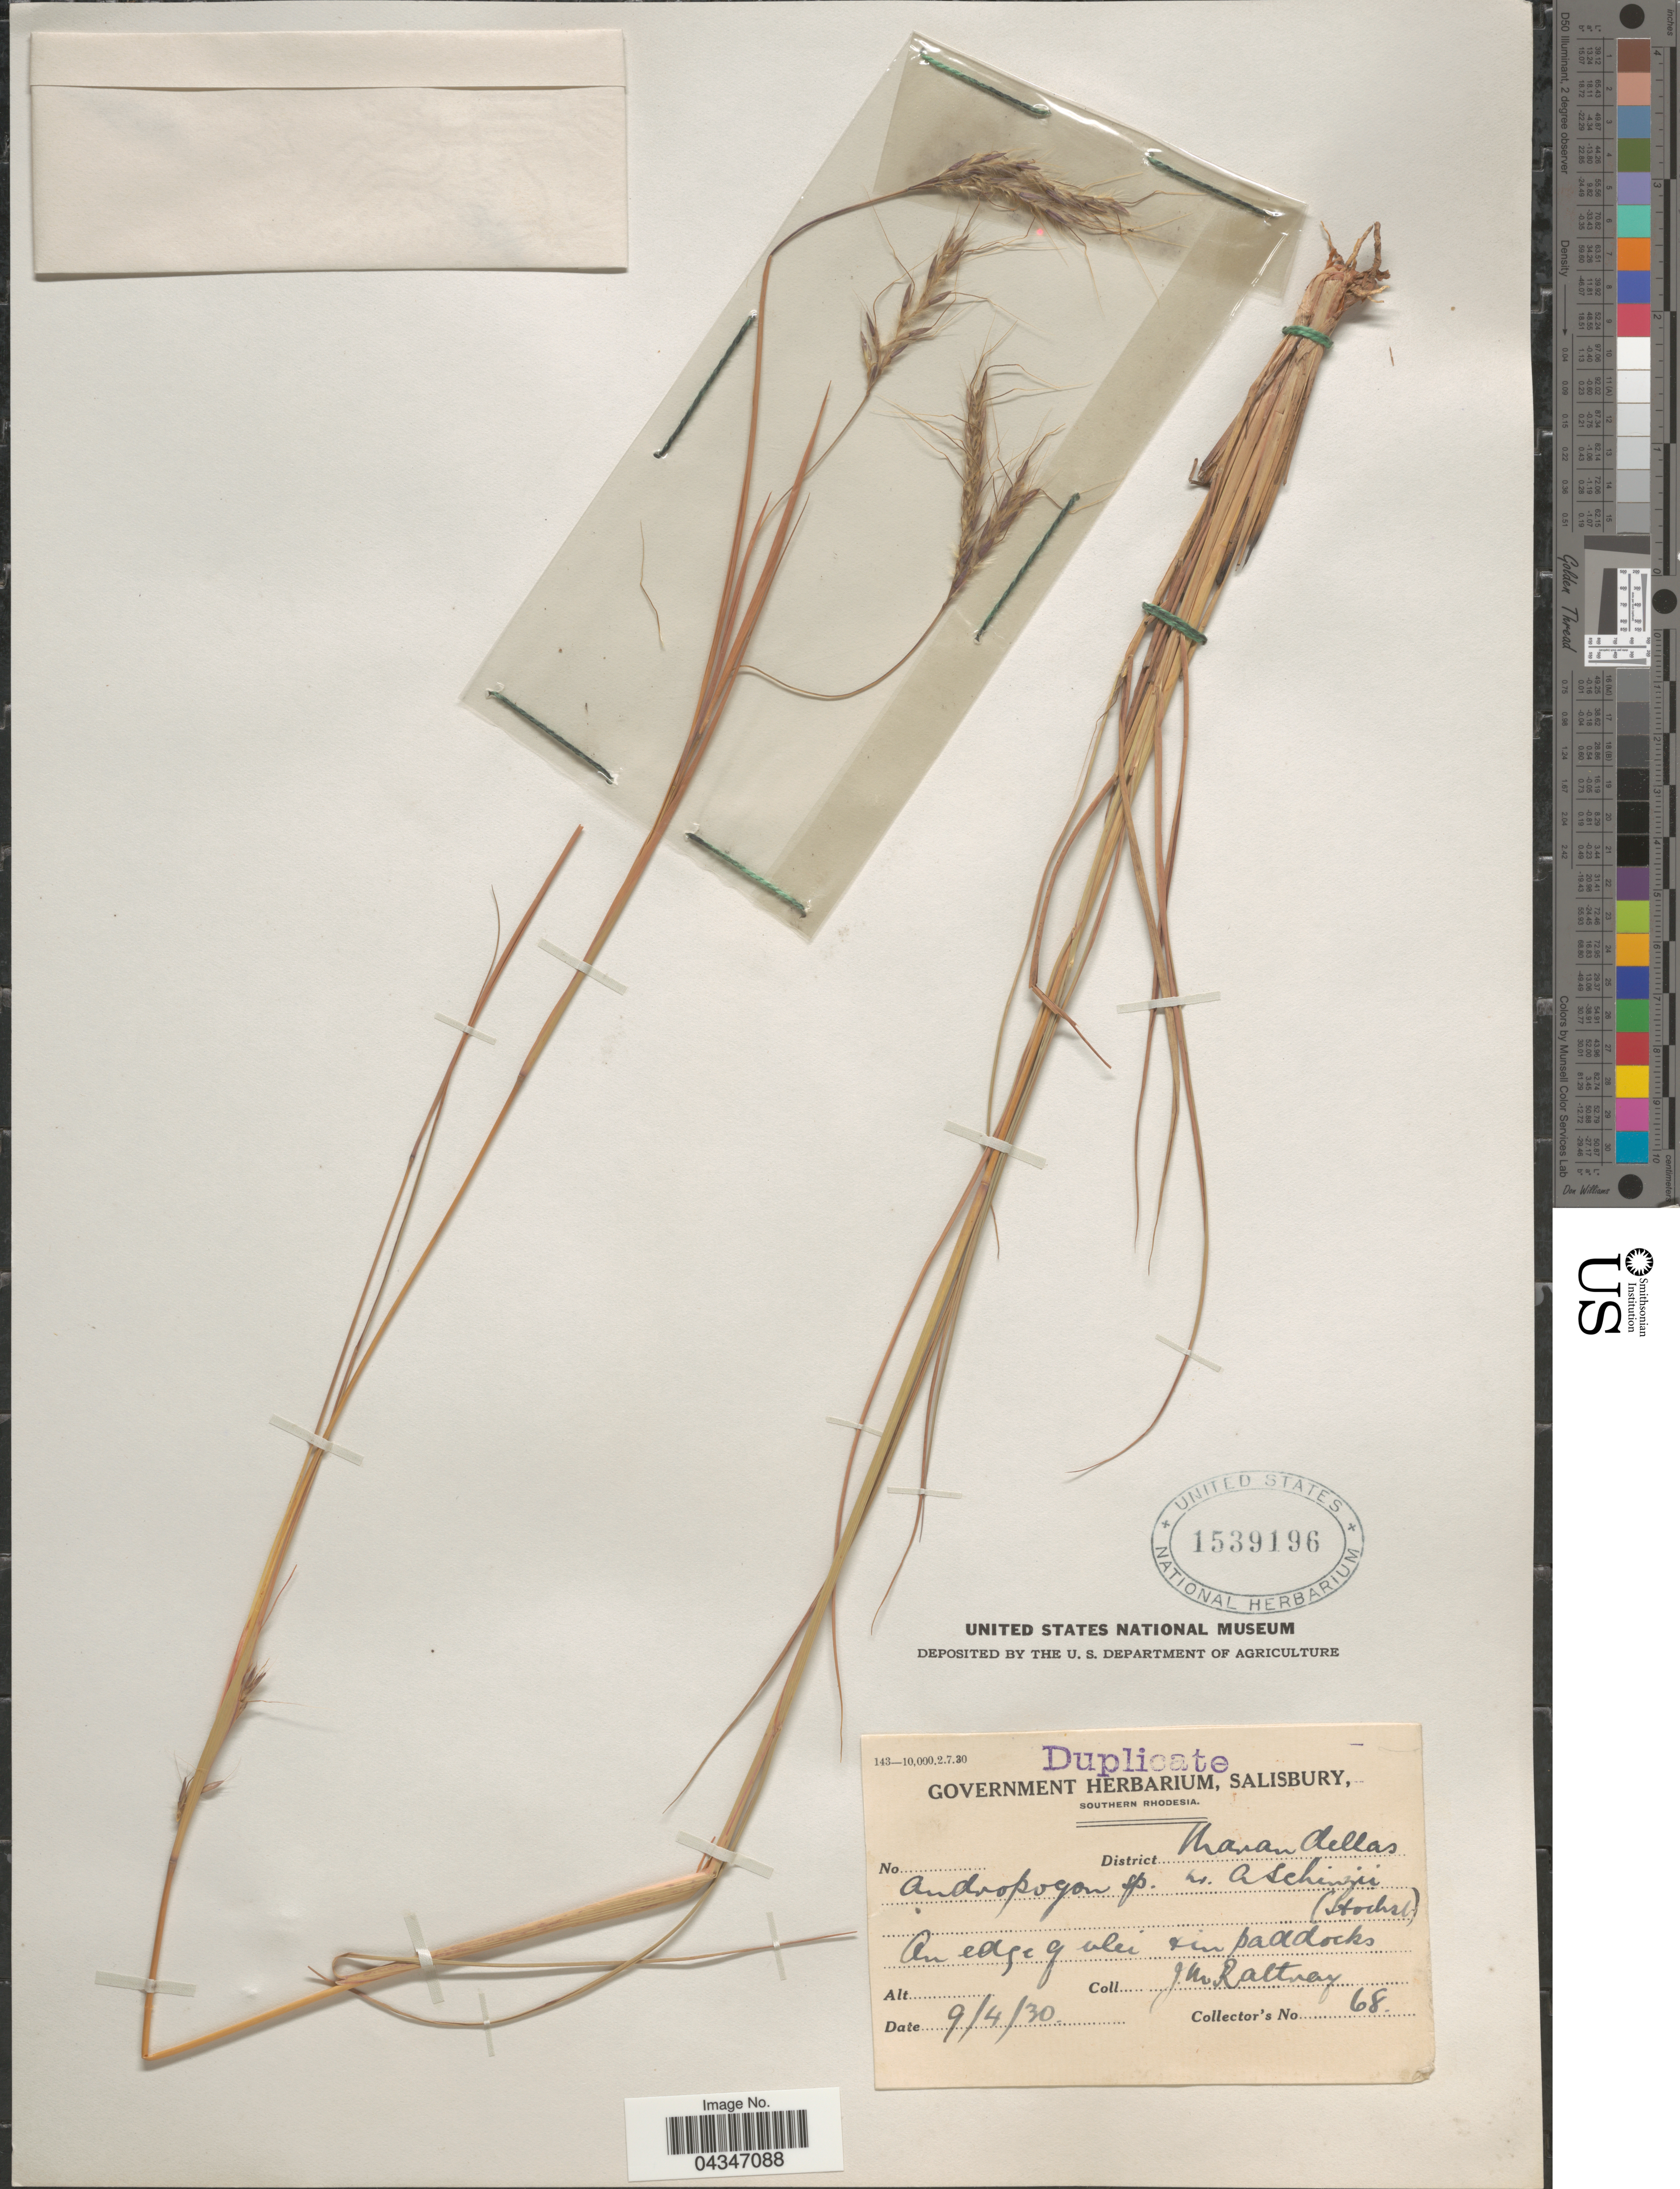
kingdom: Plantae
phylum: Tracheophyta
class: Liliopsida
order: Poales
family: Poaceae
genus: Andropogon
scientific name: Andropogon chinensis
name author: (Nees) Merr.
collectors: J. Rattray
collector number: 68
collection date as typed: Transcribed d/m/y: 9/4/30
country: Zimbabwe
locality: District Marandellas.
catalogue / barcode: US 1539196